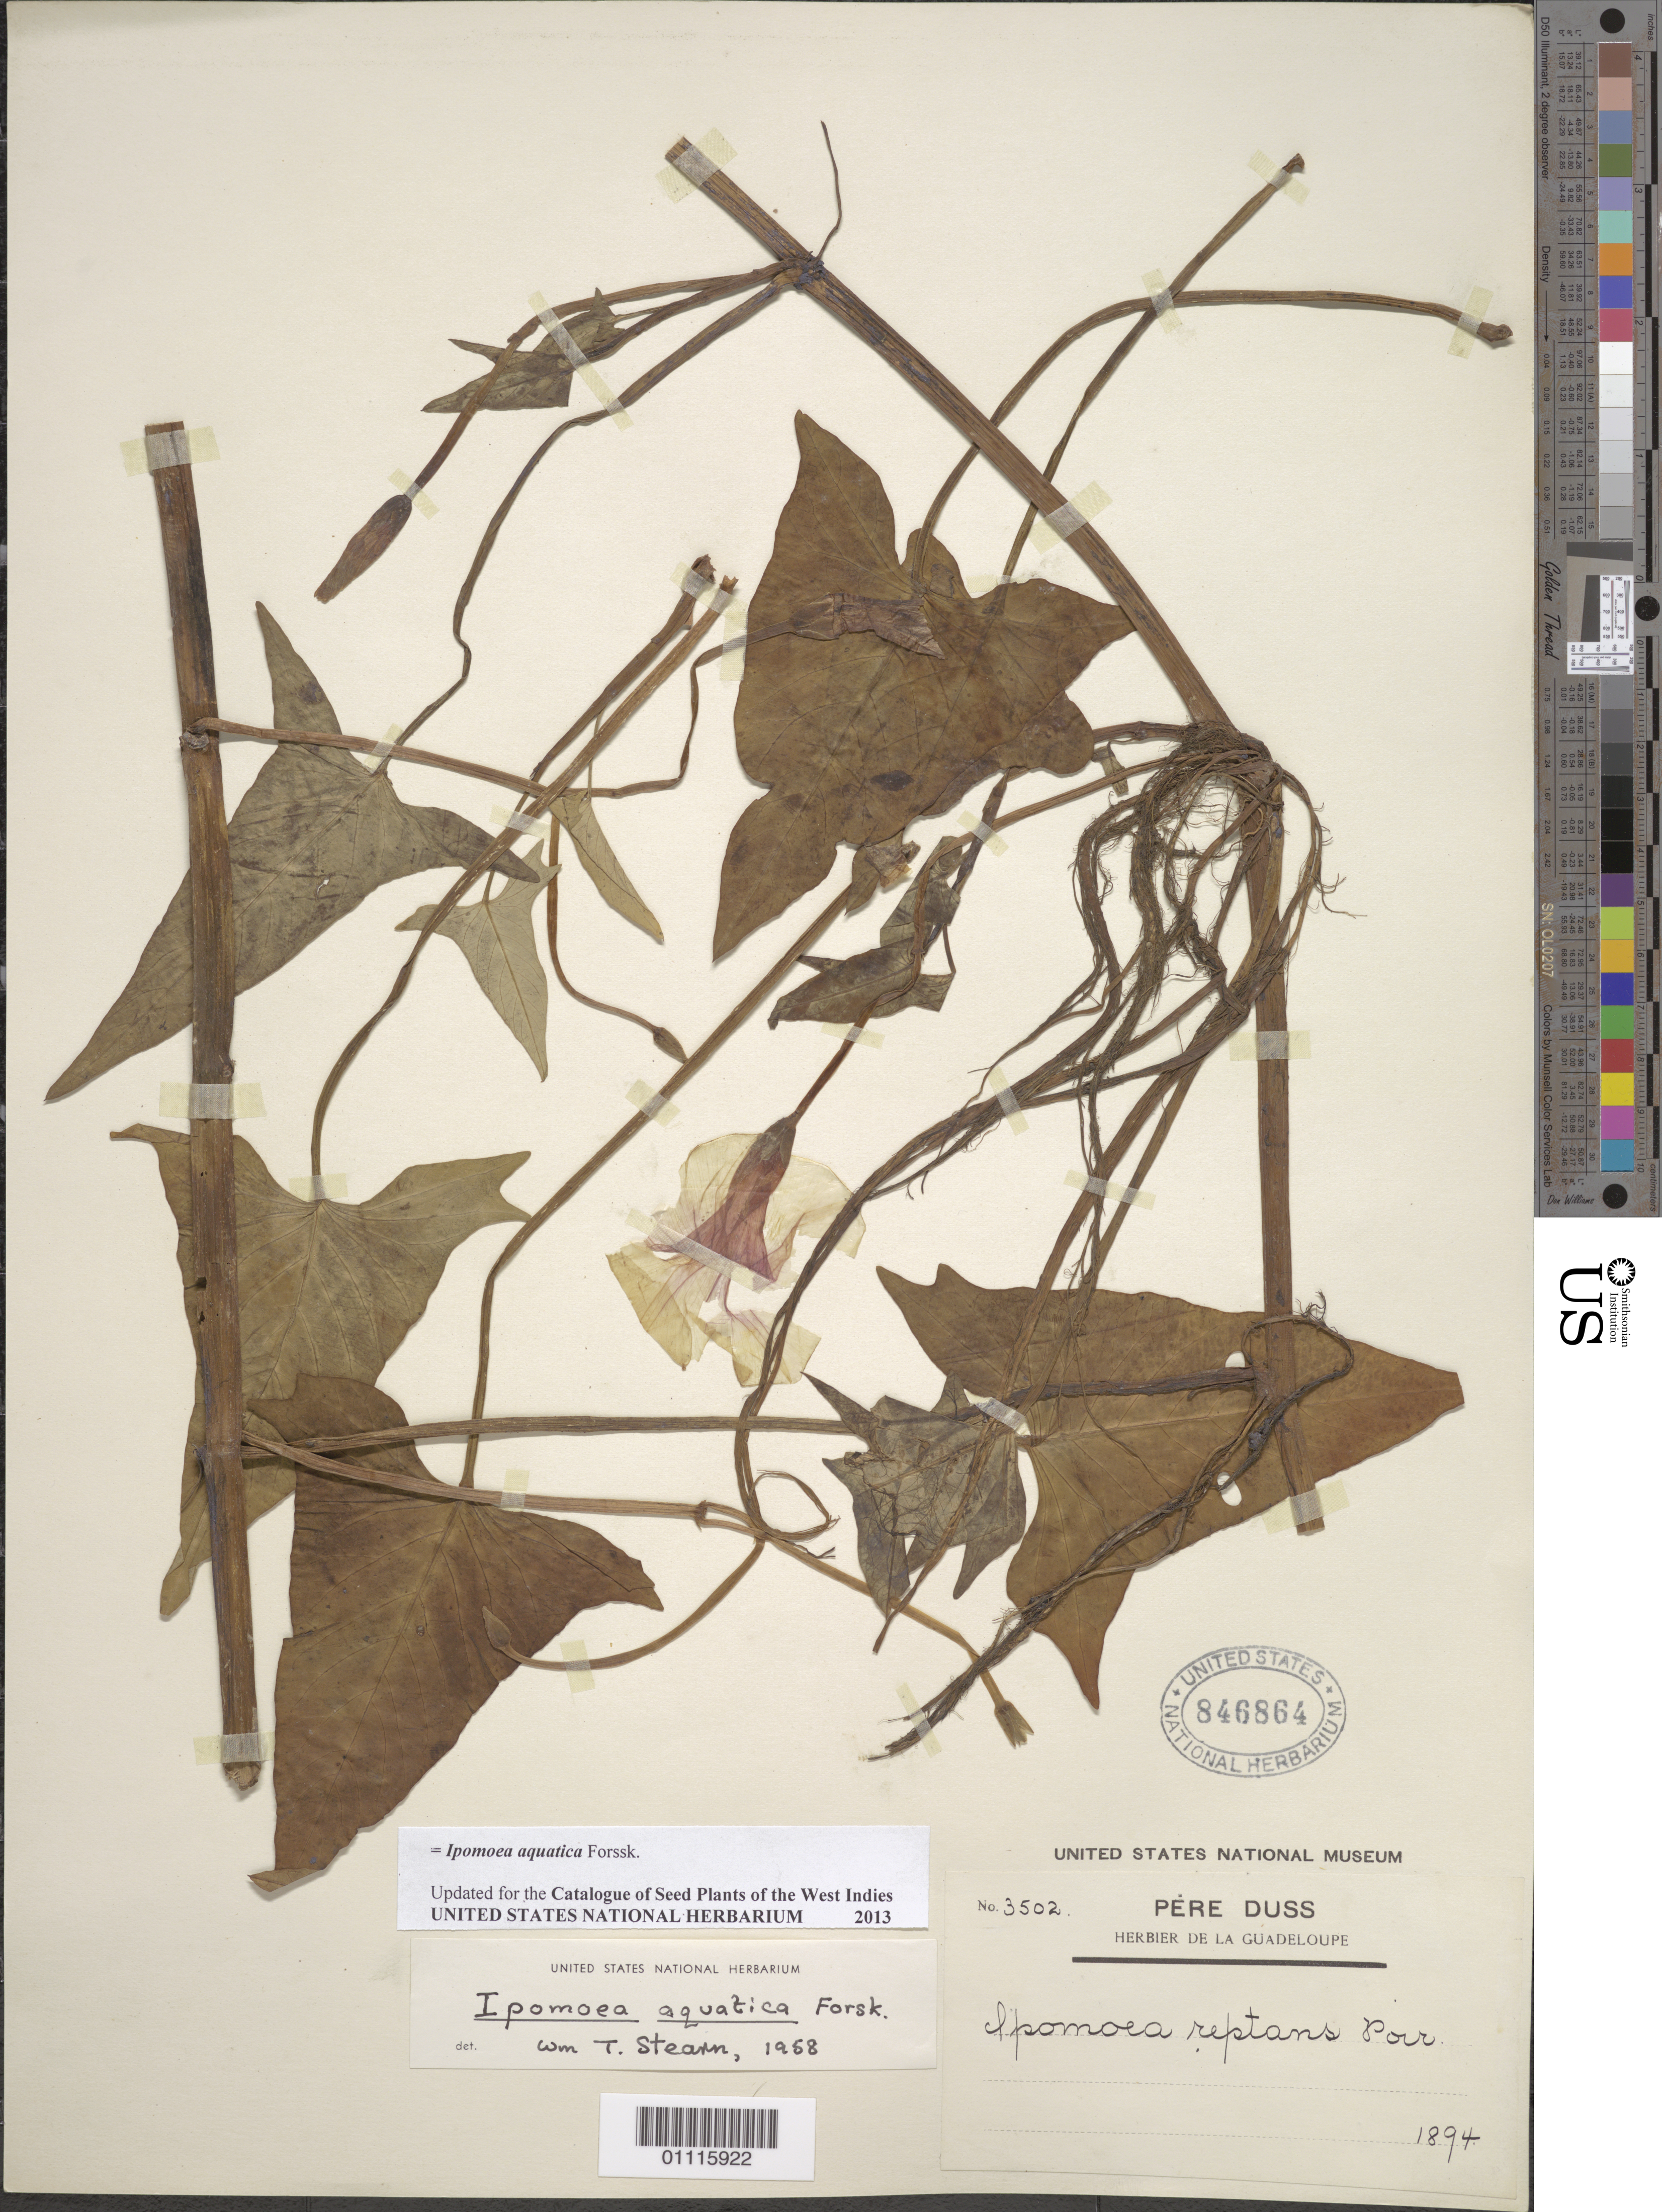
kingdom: Plantae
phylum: Tracheophyta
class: Magnoliopsida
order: Solanales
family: Convolvulaceae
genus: Ipomoea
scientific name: Ipomoea aquatica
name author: Forssk.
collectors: Père Duss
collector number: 3502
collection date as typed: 1894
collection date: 1894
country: Guadeloupe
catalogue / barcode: US 846864